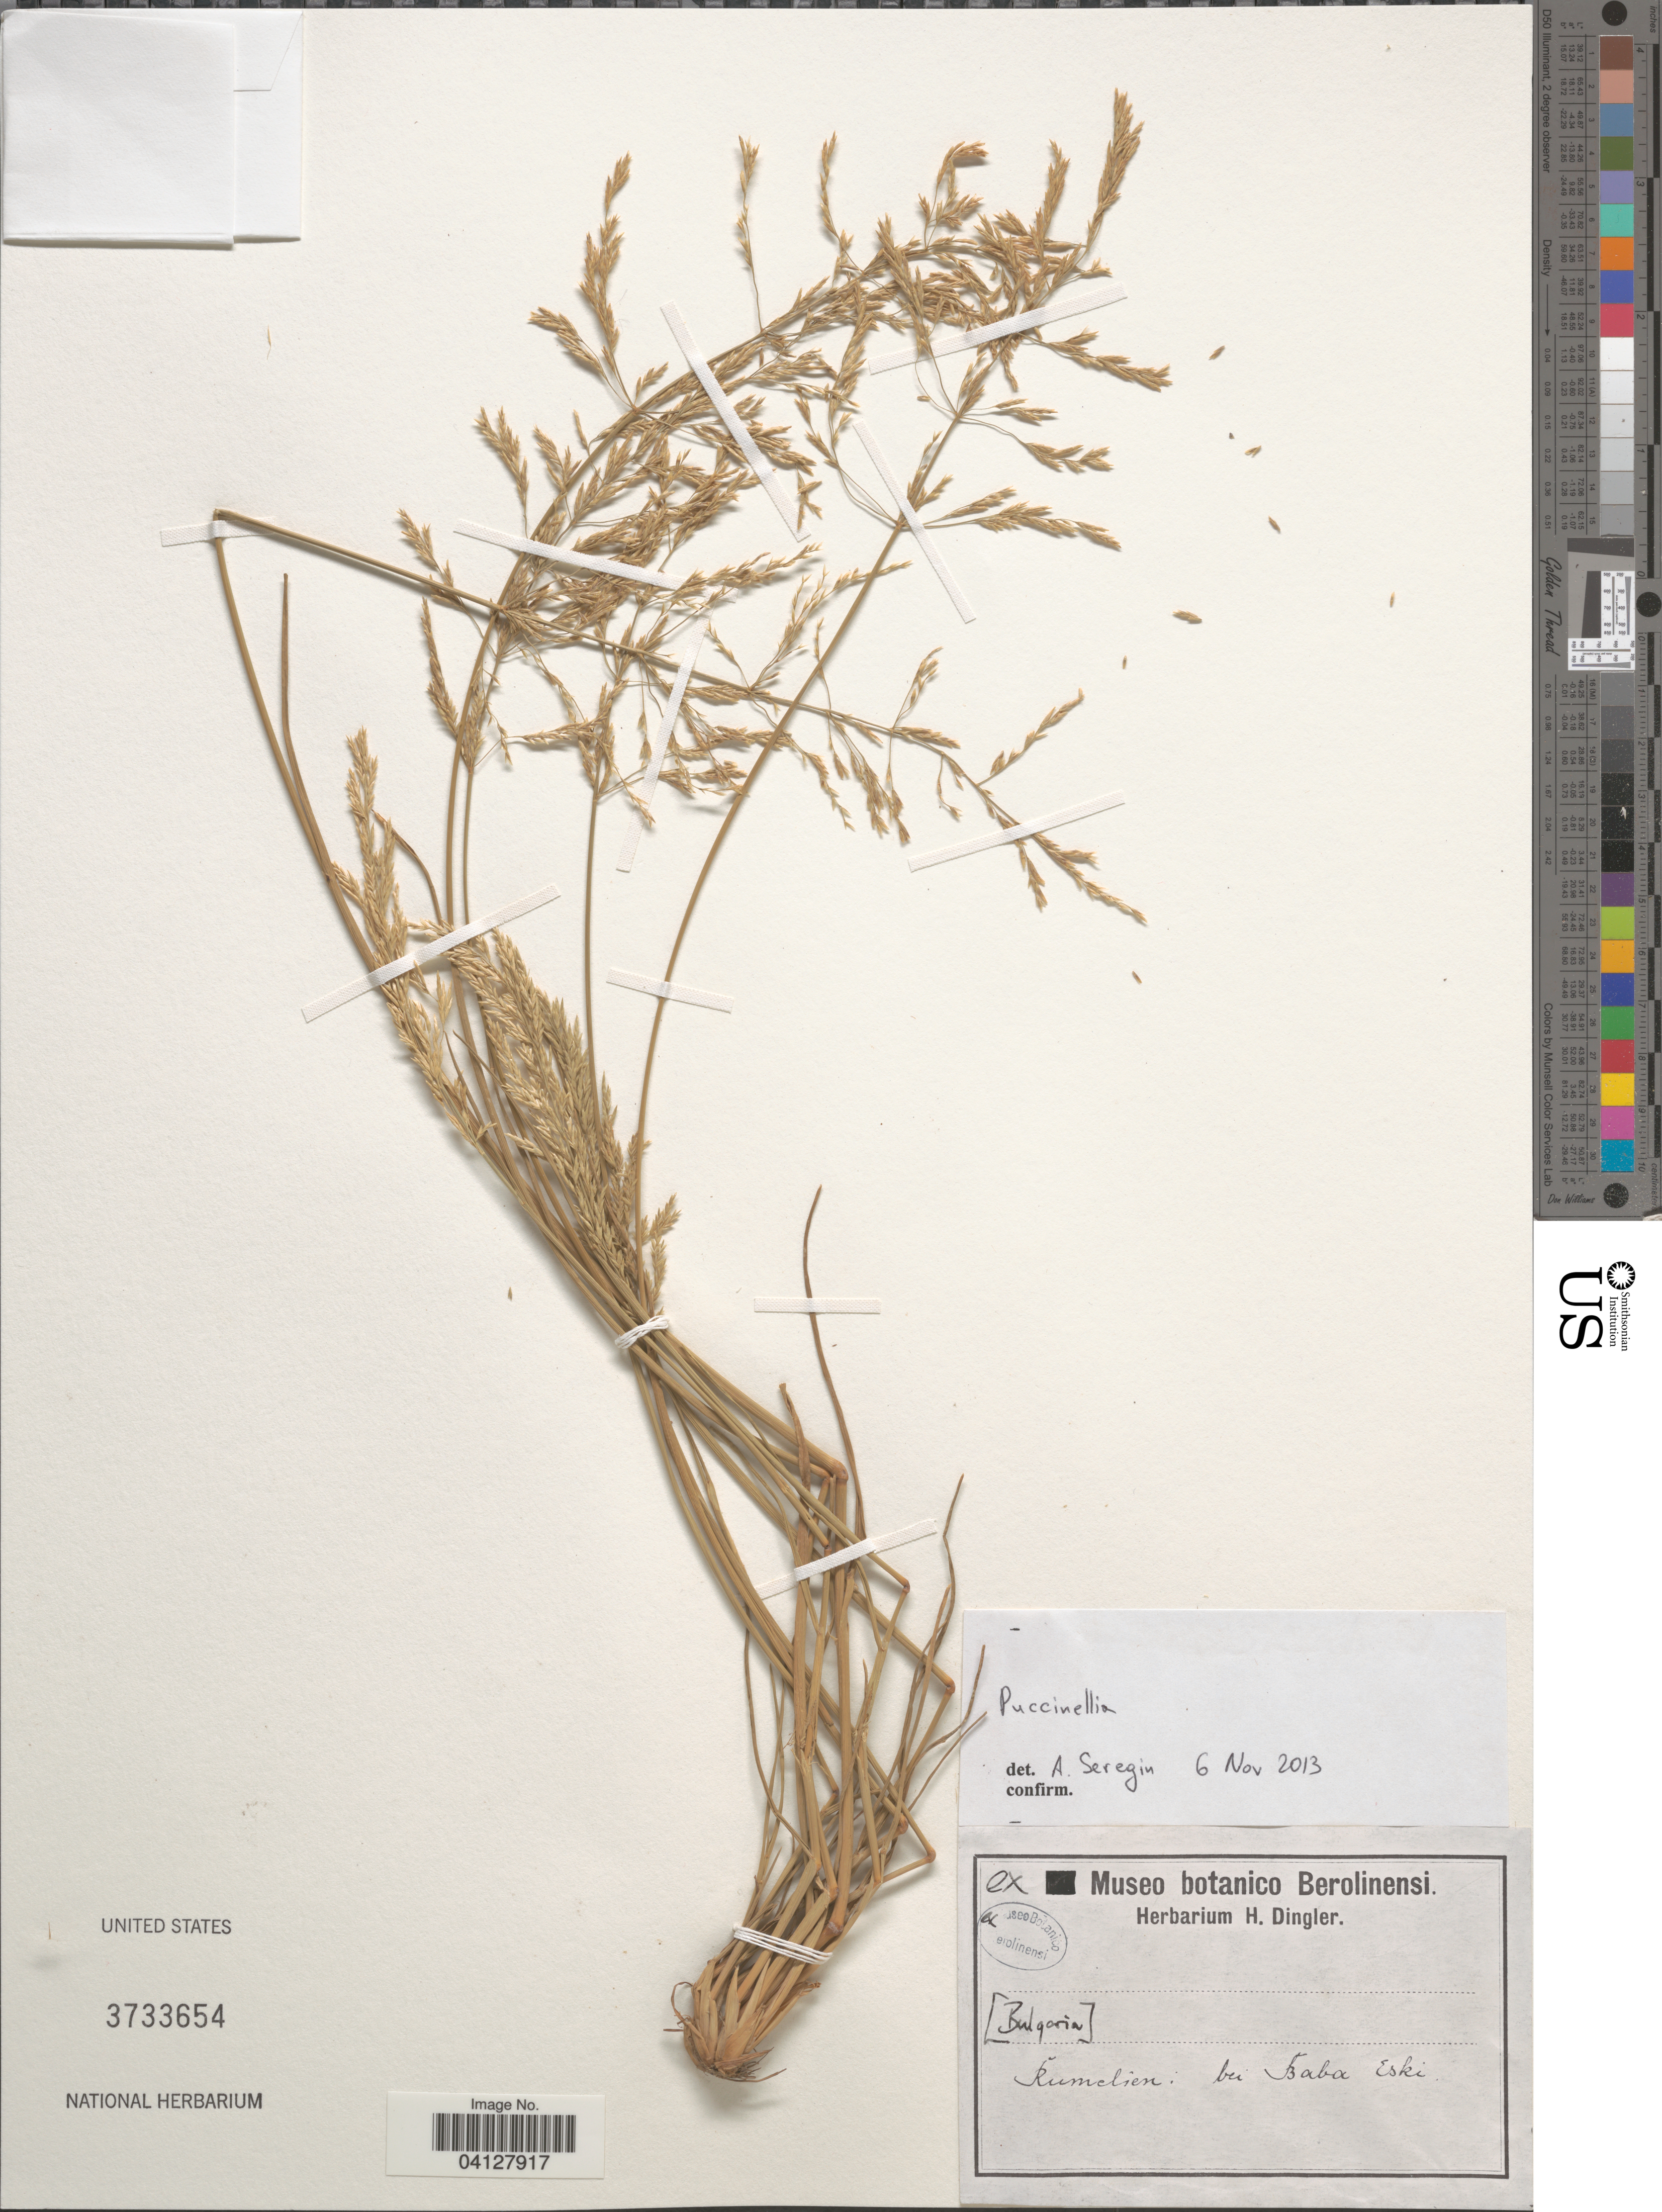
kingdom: Plantae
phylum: Tracheophyta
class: Liliopsida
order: Poales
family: Poaceae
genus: Puccinellia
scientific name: Puccinellia sp.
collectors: ex herb. H. Dingler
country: Bulgaria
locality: Kumelien: bei Baba Eski.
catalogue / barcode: US 3733654